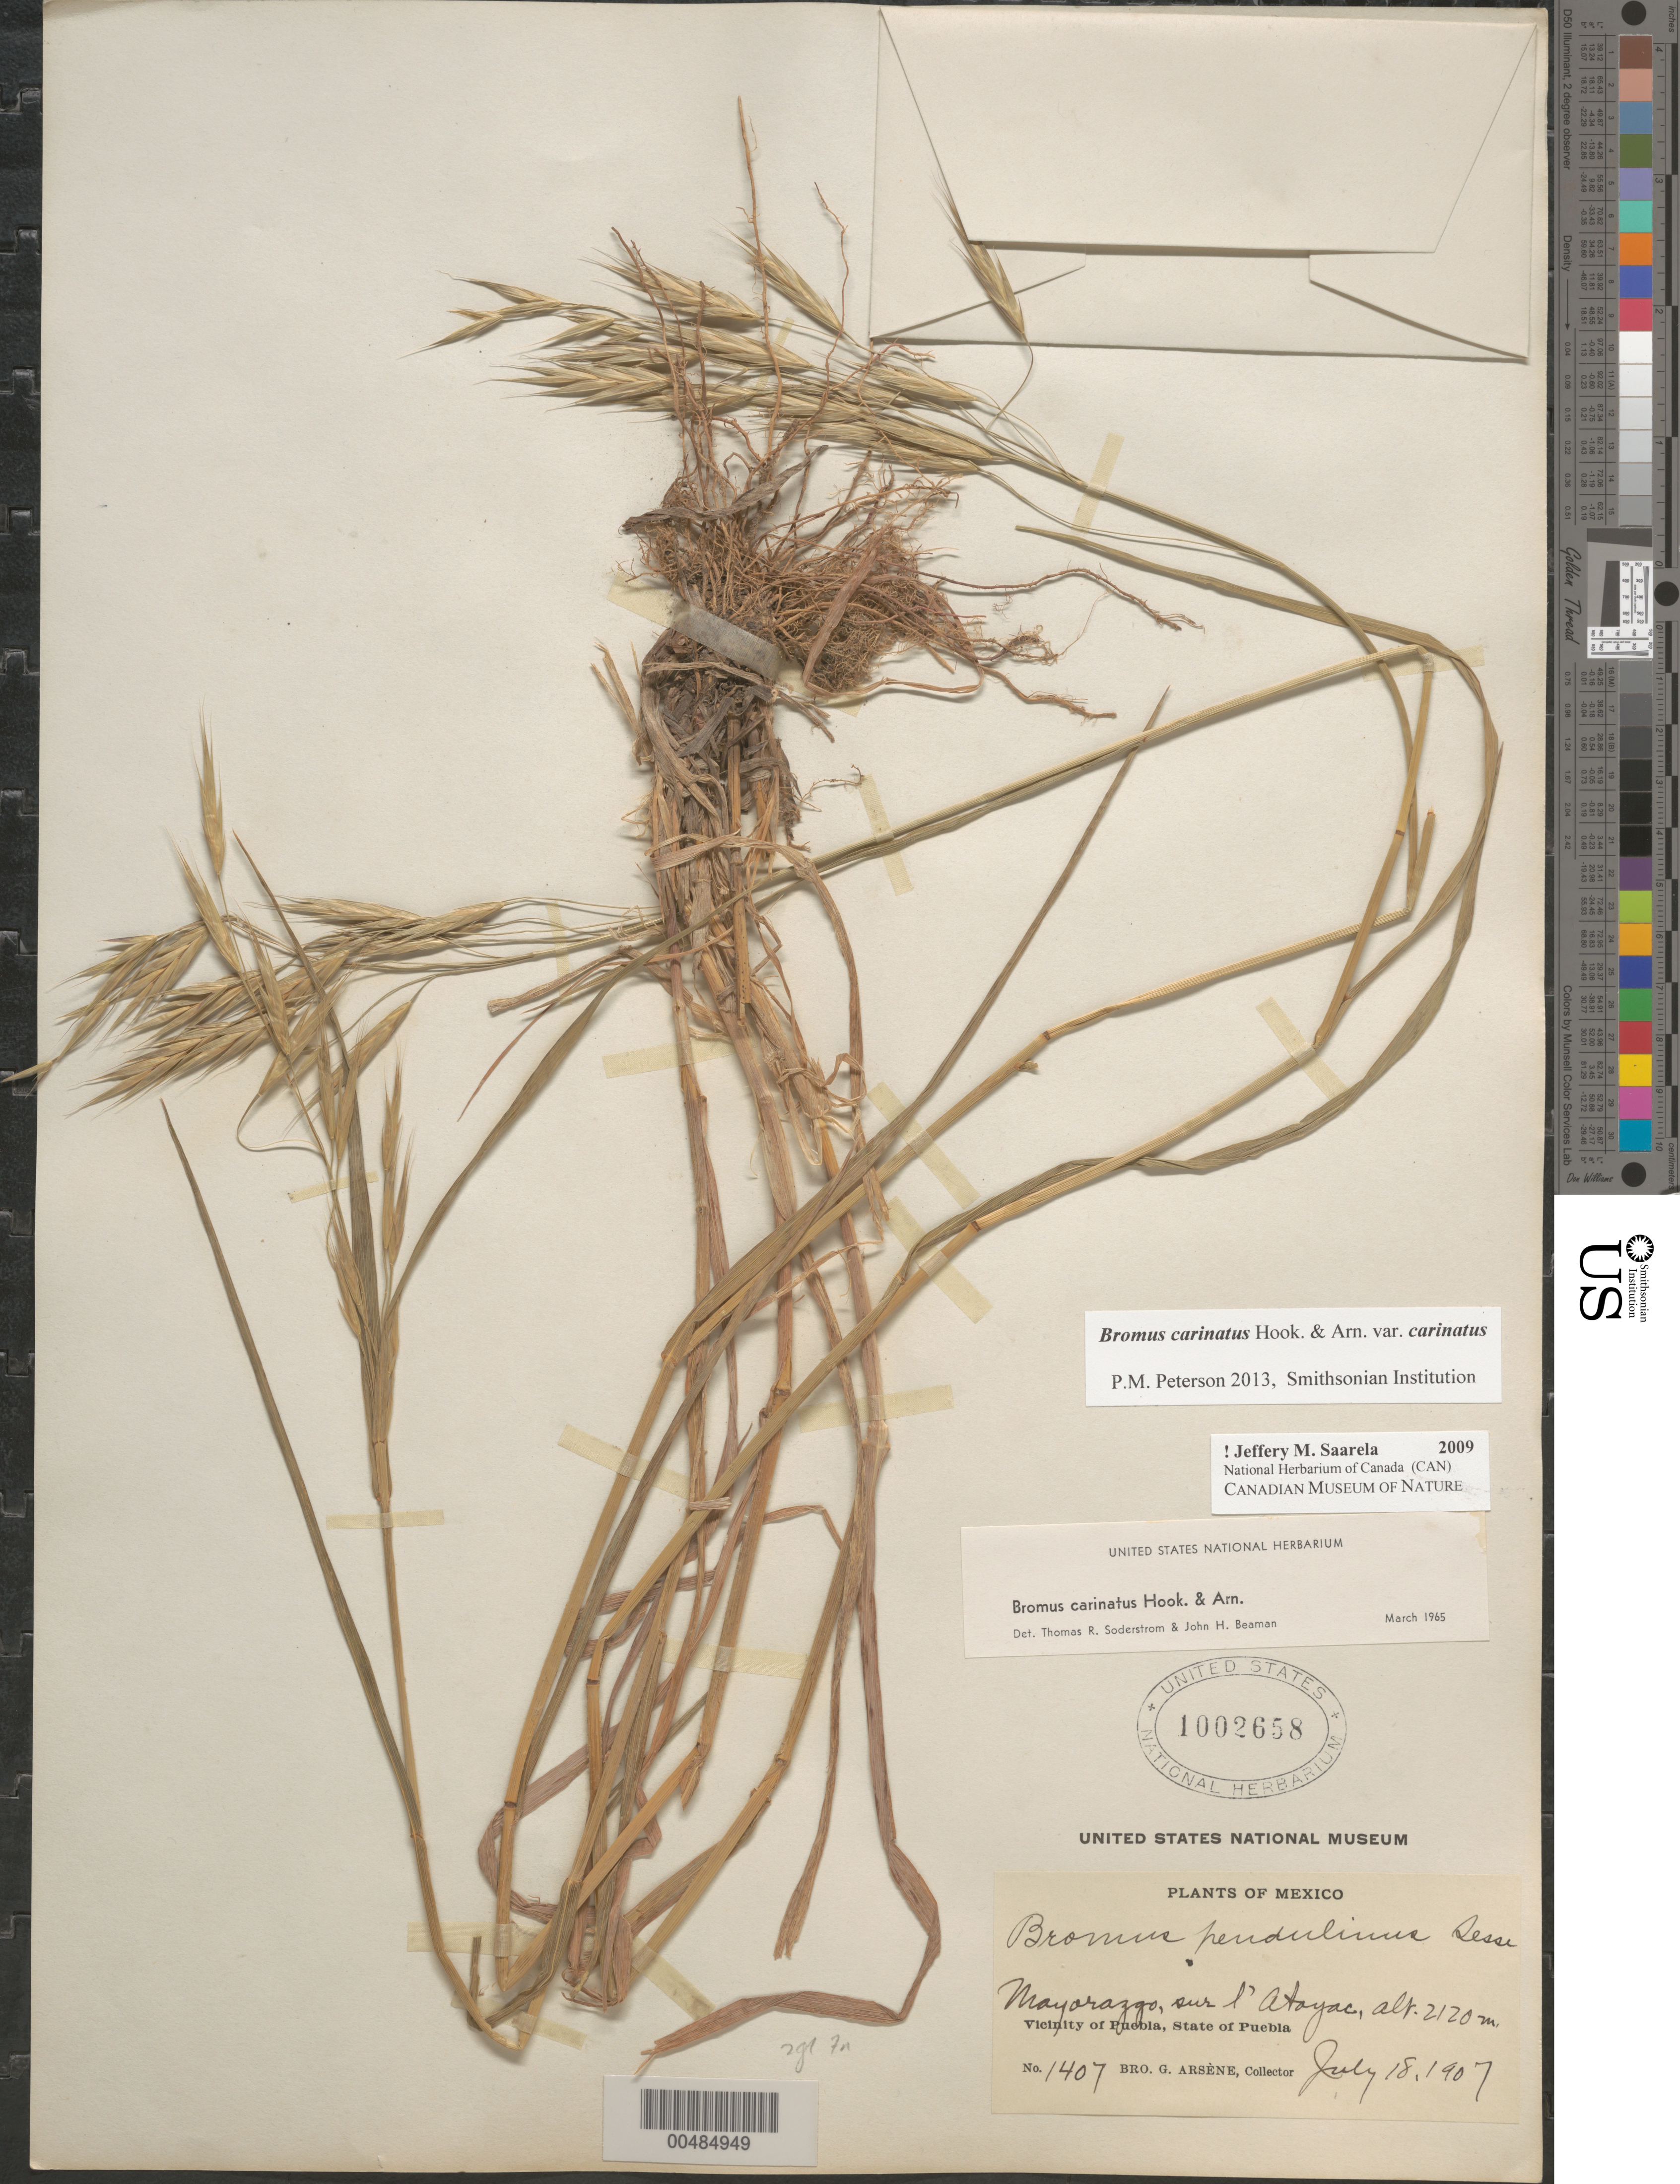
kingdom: Plantae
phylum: Tracheophyta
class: Liliopsida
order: Poales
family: Poaceae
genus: Bromus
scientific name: Bromus carinatus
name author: Hook. & Arn.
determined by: Soderstrom, T. R.; Beaman, J. H.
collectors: Bro. G. Arsène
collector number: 1407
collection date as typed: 18 Jul 1907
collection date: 1907-07-18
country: Mexico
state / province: Puebla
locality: Mayorazgo, sur l'Atoyac, vicinity of Puebla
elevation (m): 2120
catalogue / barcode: US 1002658